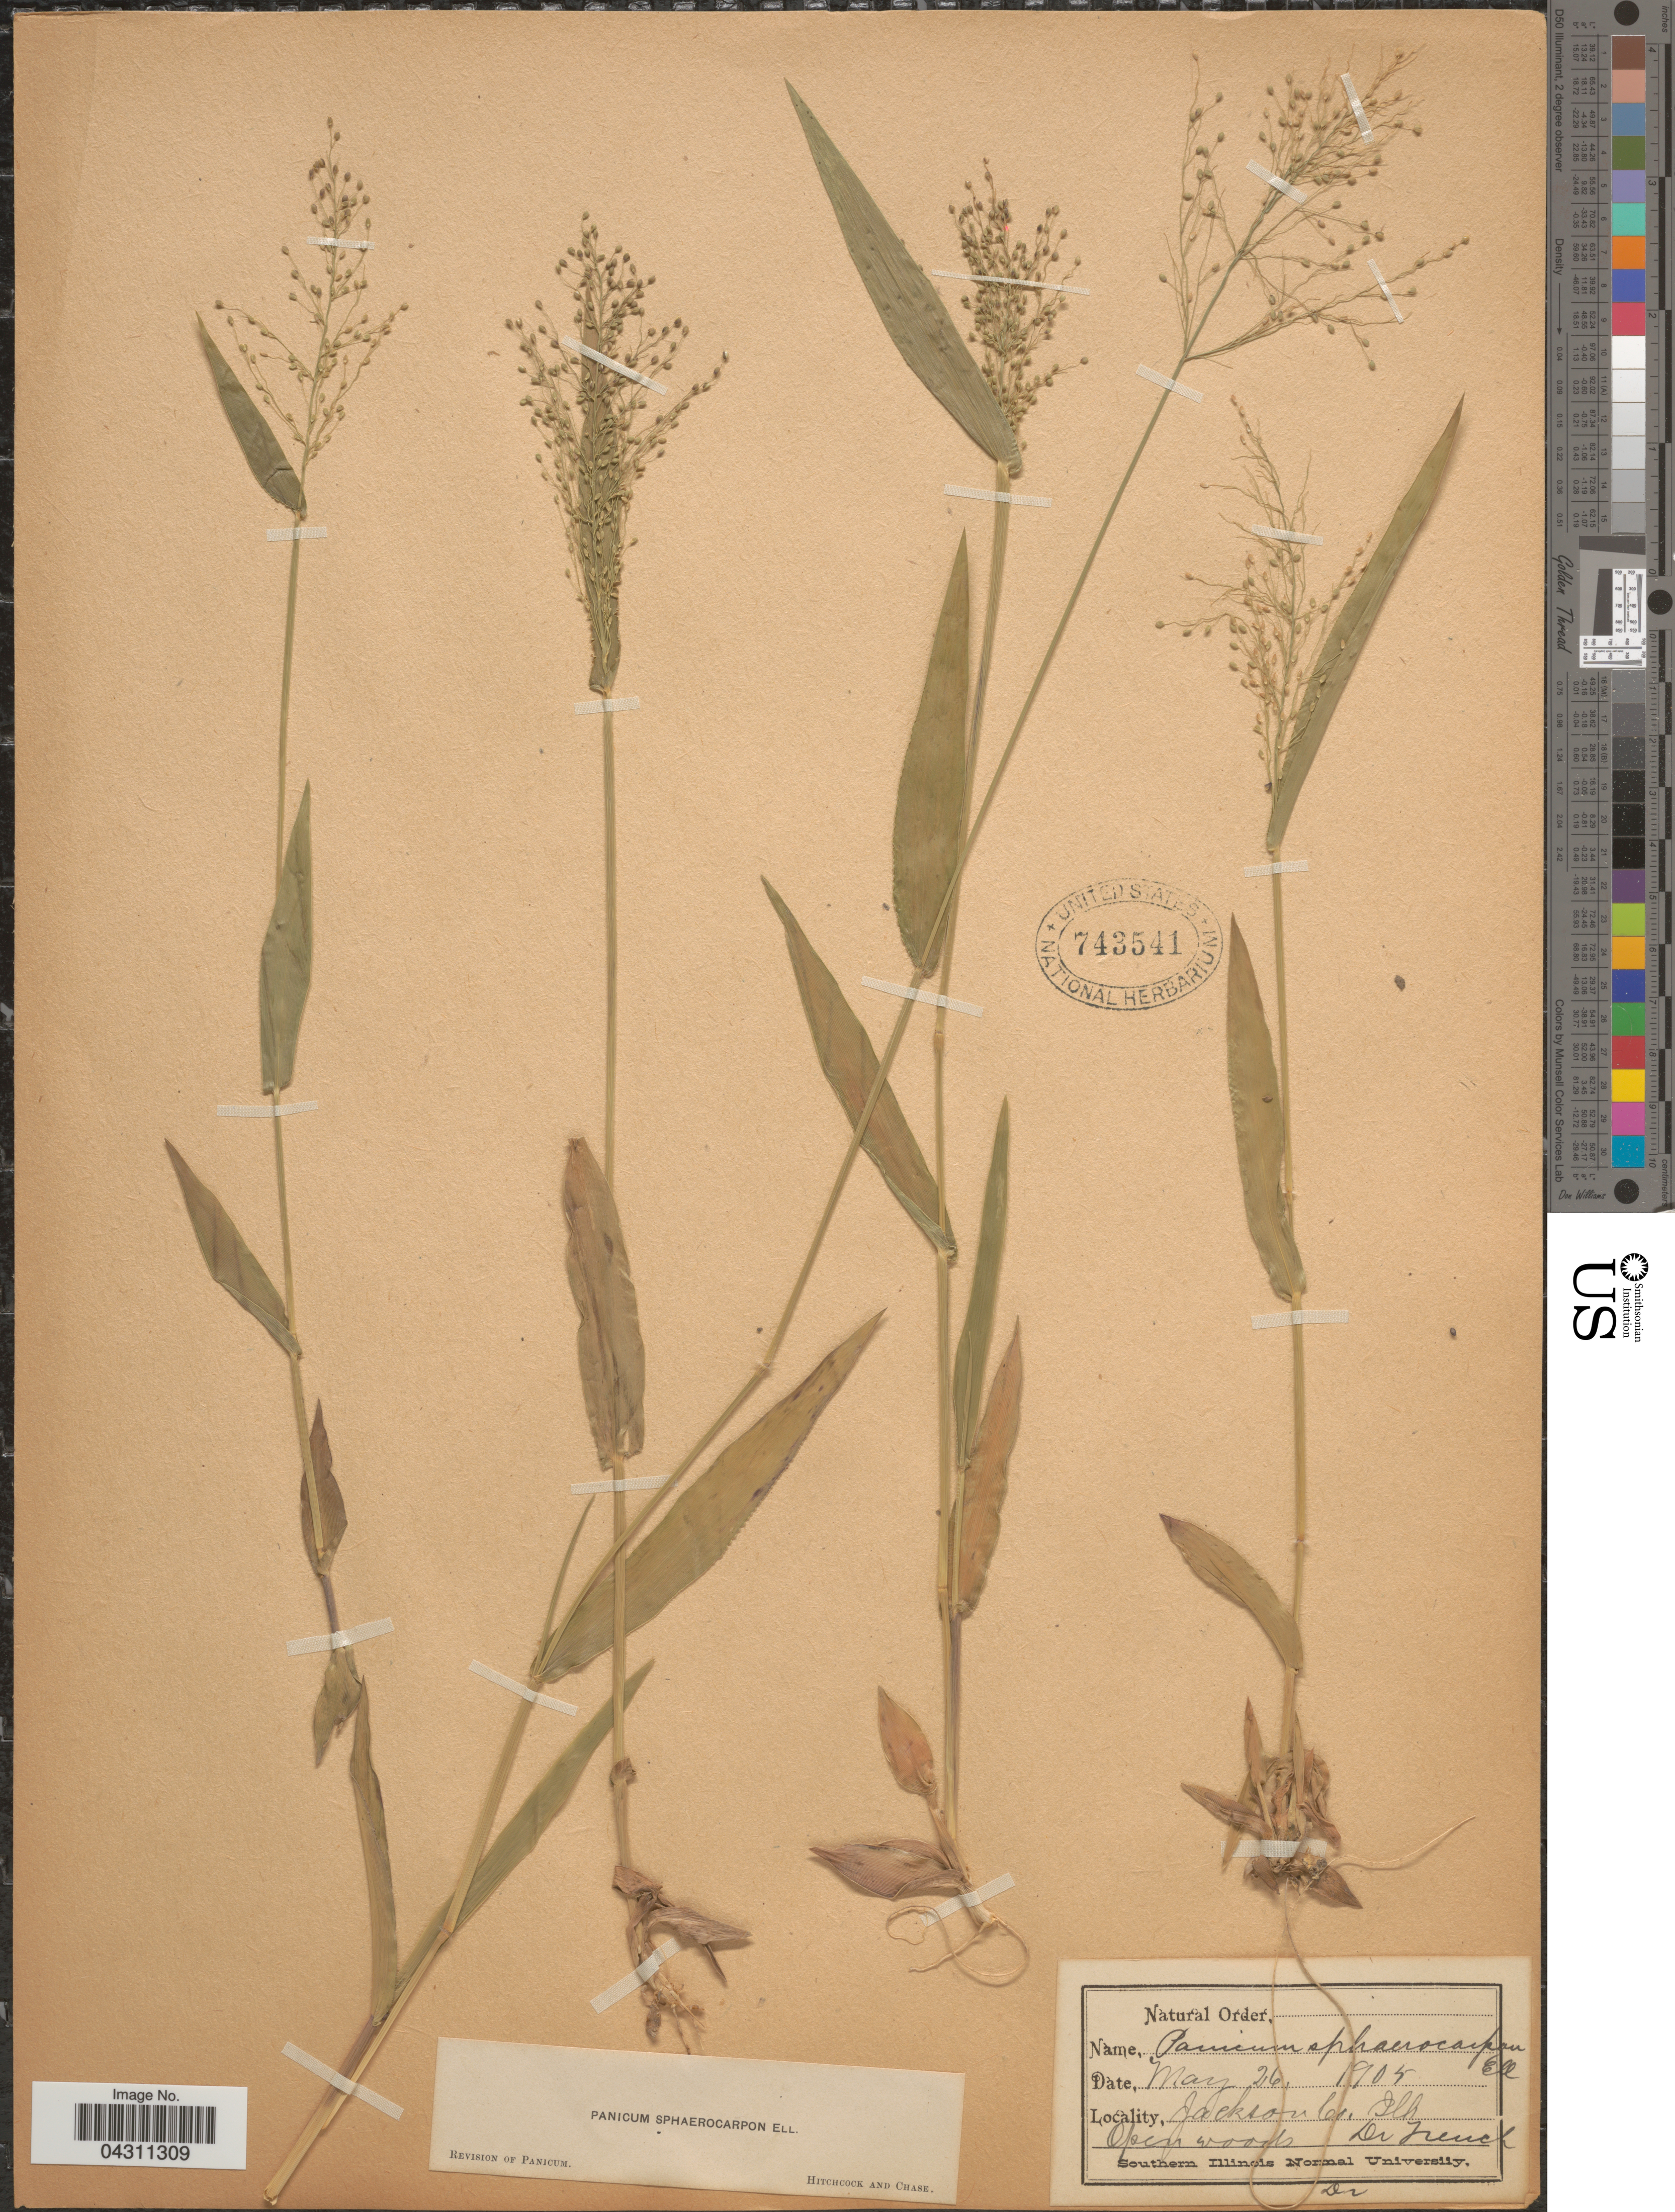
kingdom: Plantae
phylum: Tracheophyta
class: Liliopsida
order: Poales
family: Poaceae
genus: Dichanthelium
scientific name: Dichanthelium sphaerocarpon var. sphaerocarpon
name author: (Elliott) Gould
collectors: French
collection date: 1905-05-26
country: United States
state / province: Illinois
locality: Jackson Co.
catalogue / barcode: US 743541